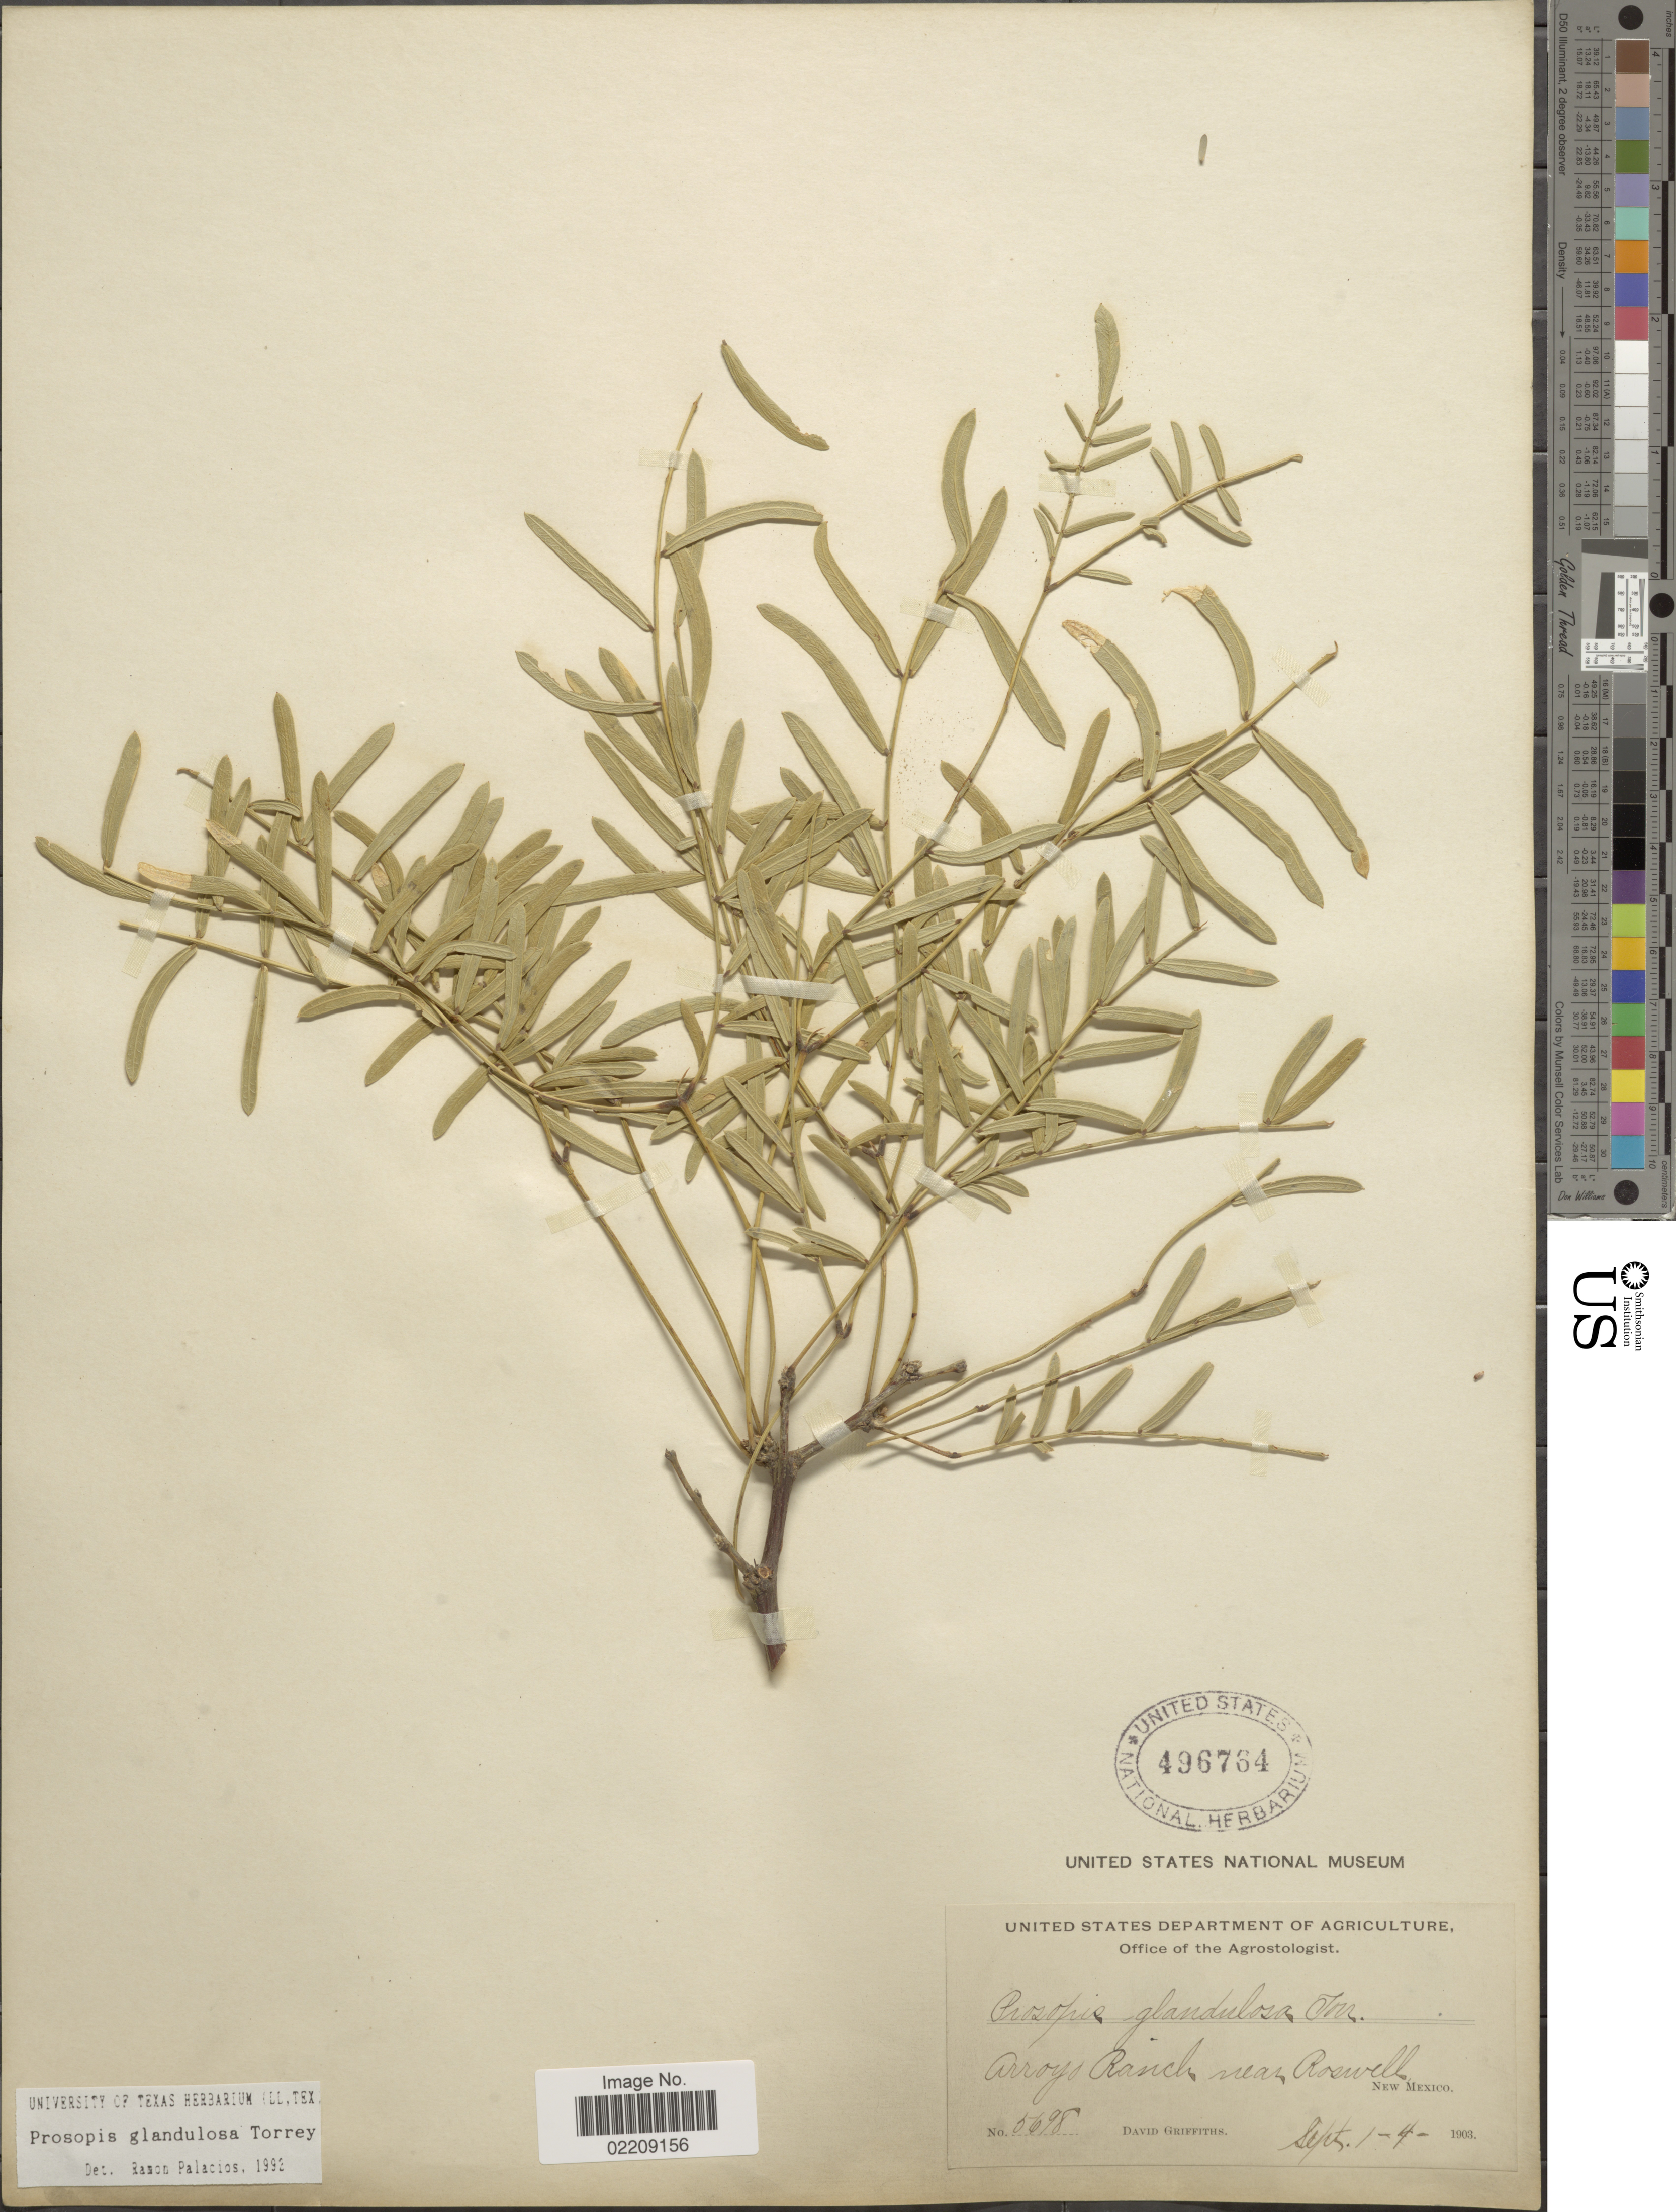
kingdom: Plantae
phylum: Tracheophyta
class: Magnoliopsida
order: Fabales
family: Fabaceae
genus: Neltuma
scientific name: Neltuma glandulosa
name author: (Torr.) Britton & Rose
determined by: Strong, Mark T., (BOT), Smithsonian Institution - National Museum of Natural History (UNITED STATES)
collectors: D. Griffiths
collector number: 5698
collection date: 1903-09-01/1903-09-04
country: United States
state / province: New Mexico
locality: Arroyo Ranch near Roswell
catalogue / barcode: US 496764